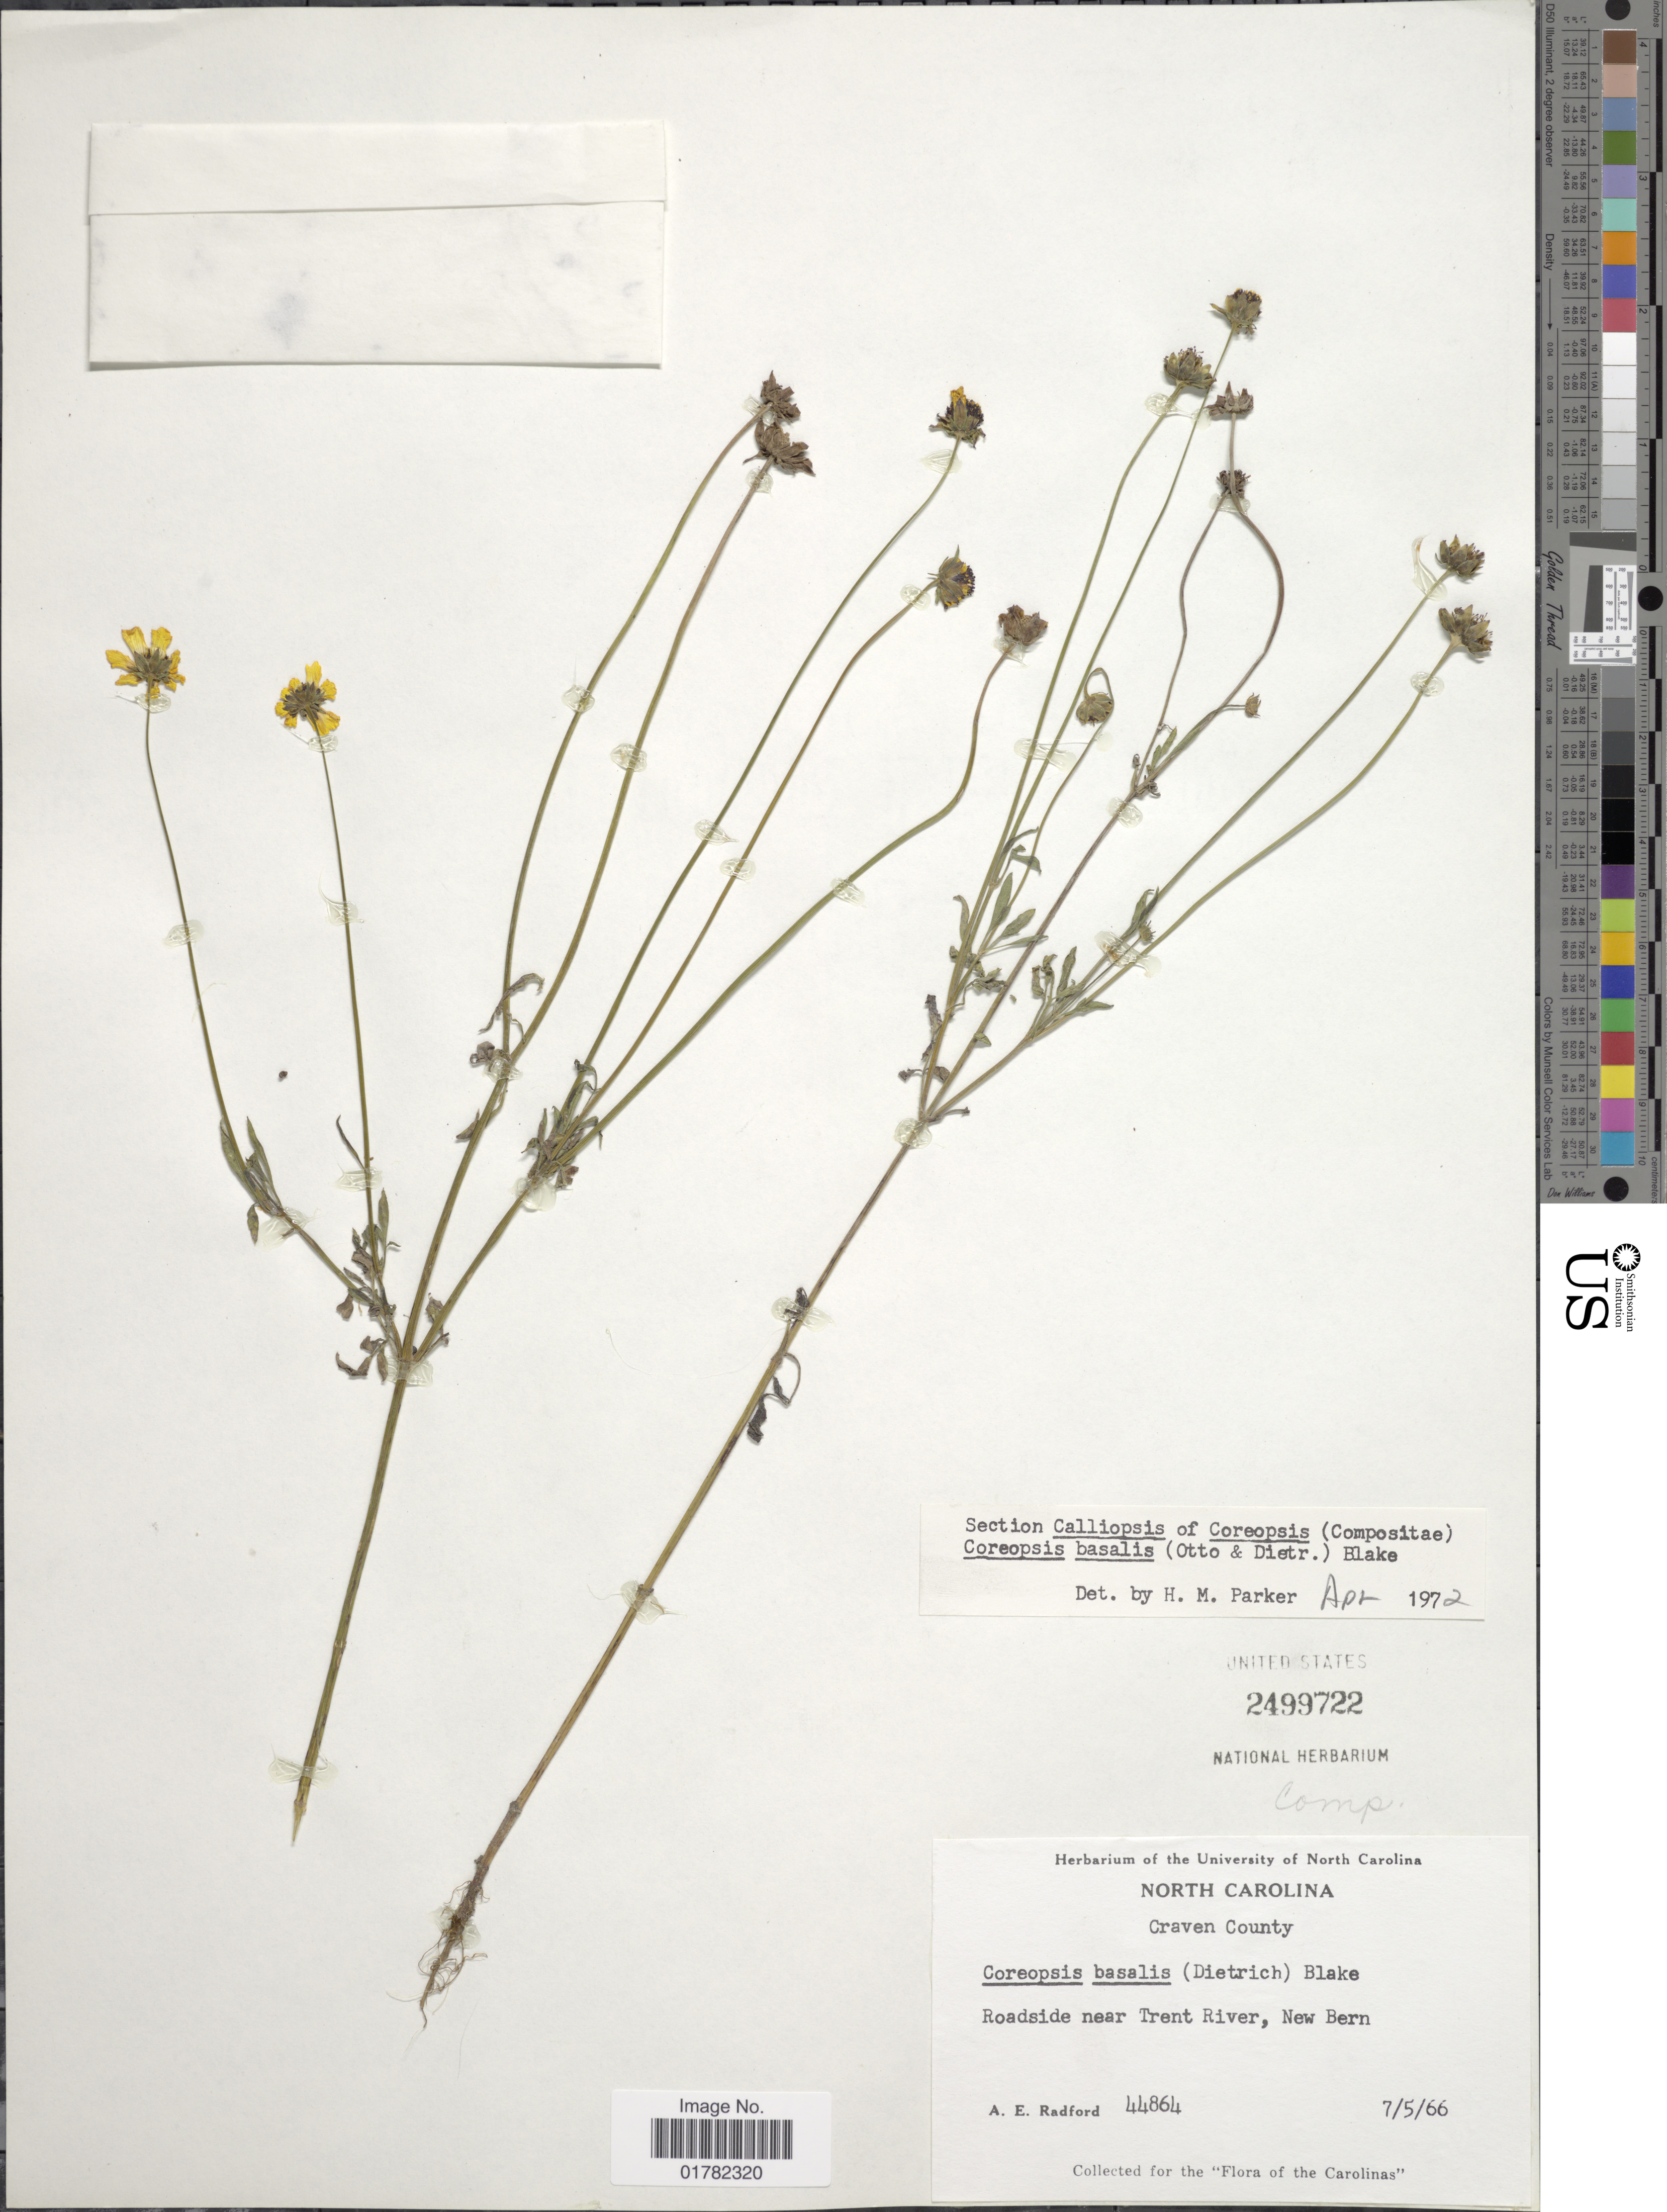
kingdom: Plantae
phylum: Tracheophyta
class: Magnoliopsida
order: Asterales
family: Asteraceae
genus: Coreopsis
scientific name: Coreopsis basalis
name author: S.F. Blake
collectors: A. E. Radford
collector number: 44864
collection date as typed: Transcribed d/m/y: 5/7/66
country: United States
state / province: North Carolina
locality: Roadside near Trent River, New Bern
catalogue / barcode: US 2499722